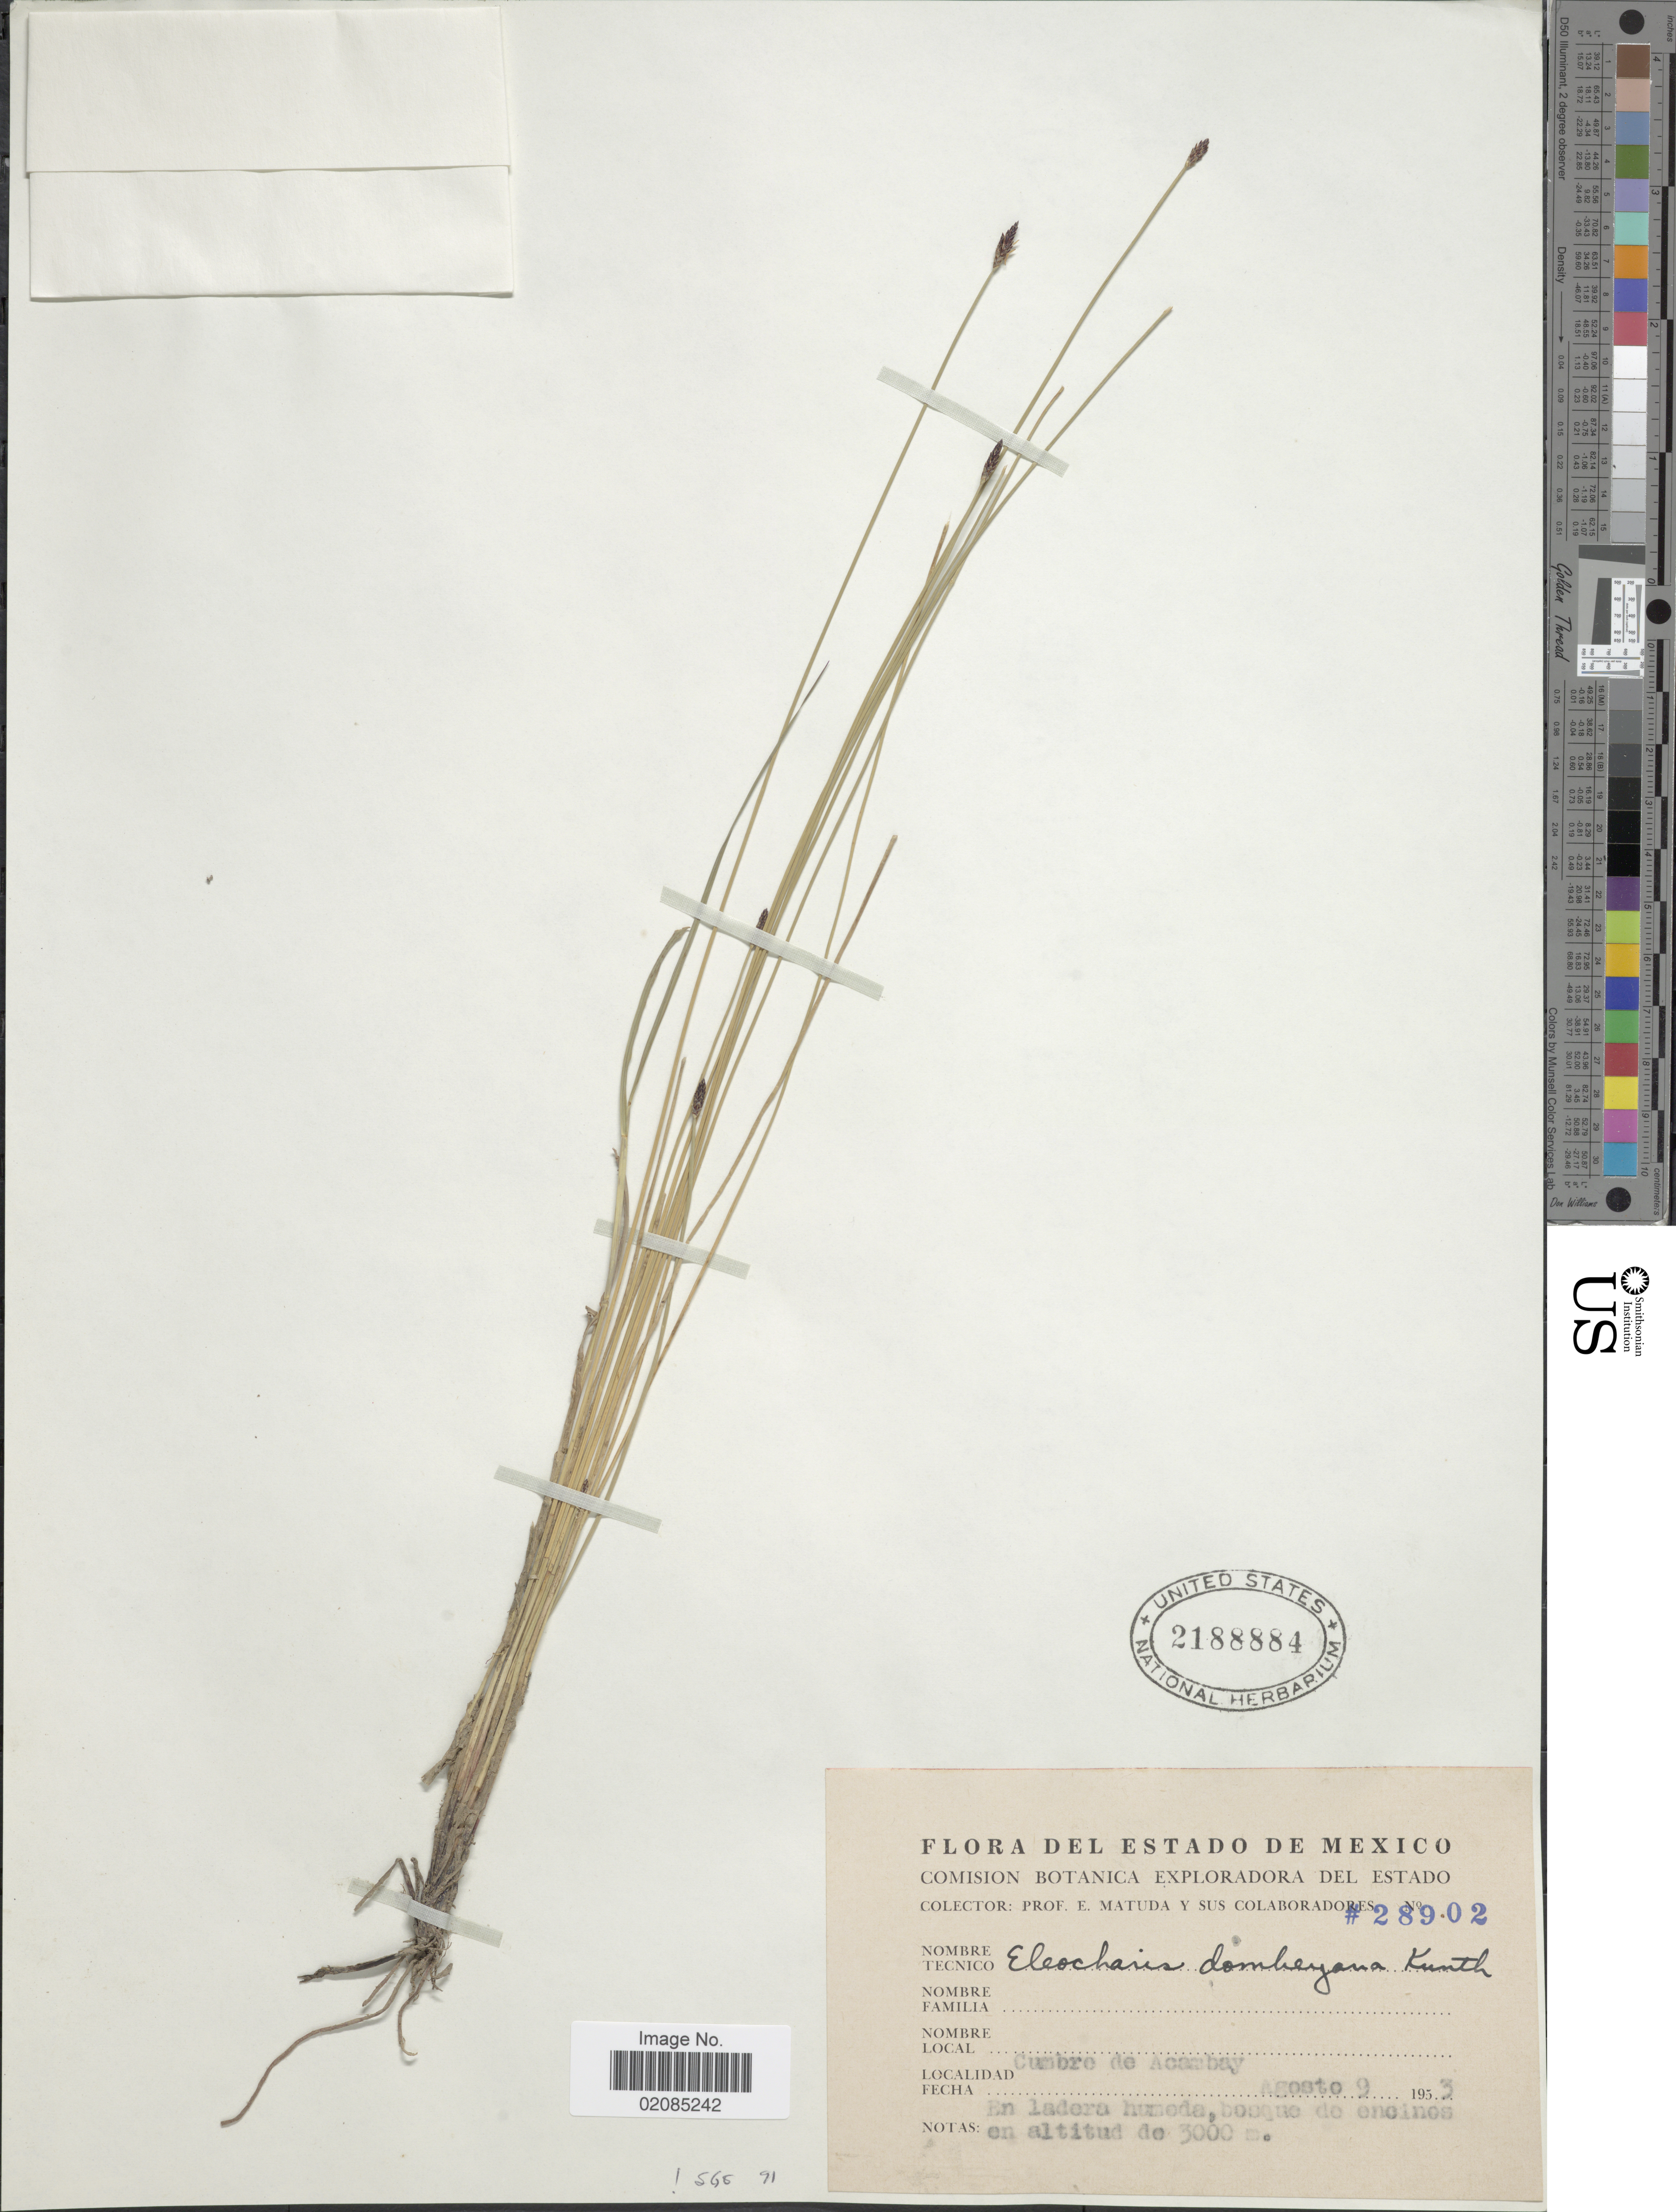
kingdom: Plantae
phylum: Tracheophyta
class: Liliopsida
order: Poales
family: Cyperaceae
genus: Eleocharis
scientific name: Eleocharis dombeyana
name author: Kunth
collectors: E. Matuda & et al.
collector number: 28902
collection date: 1953-08-09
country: Mexico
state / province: México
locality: Estado de Mexico, Cumbre de Acambay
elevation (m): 3000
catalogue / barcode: US 2188884